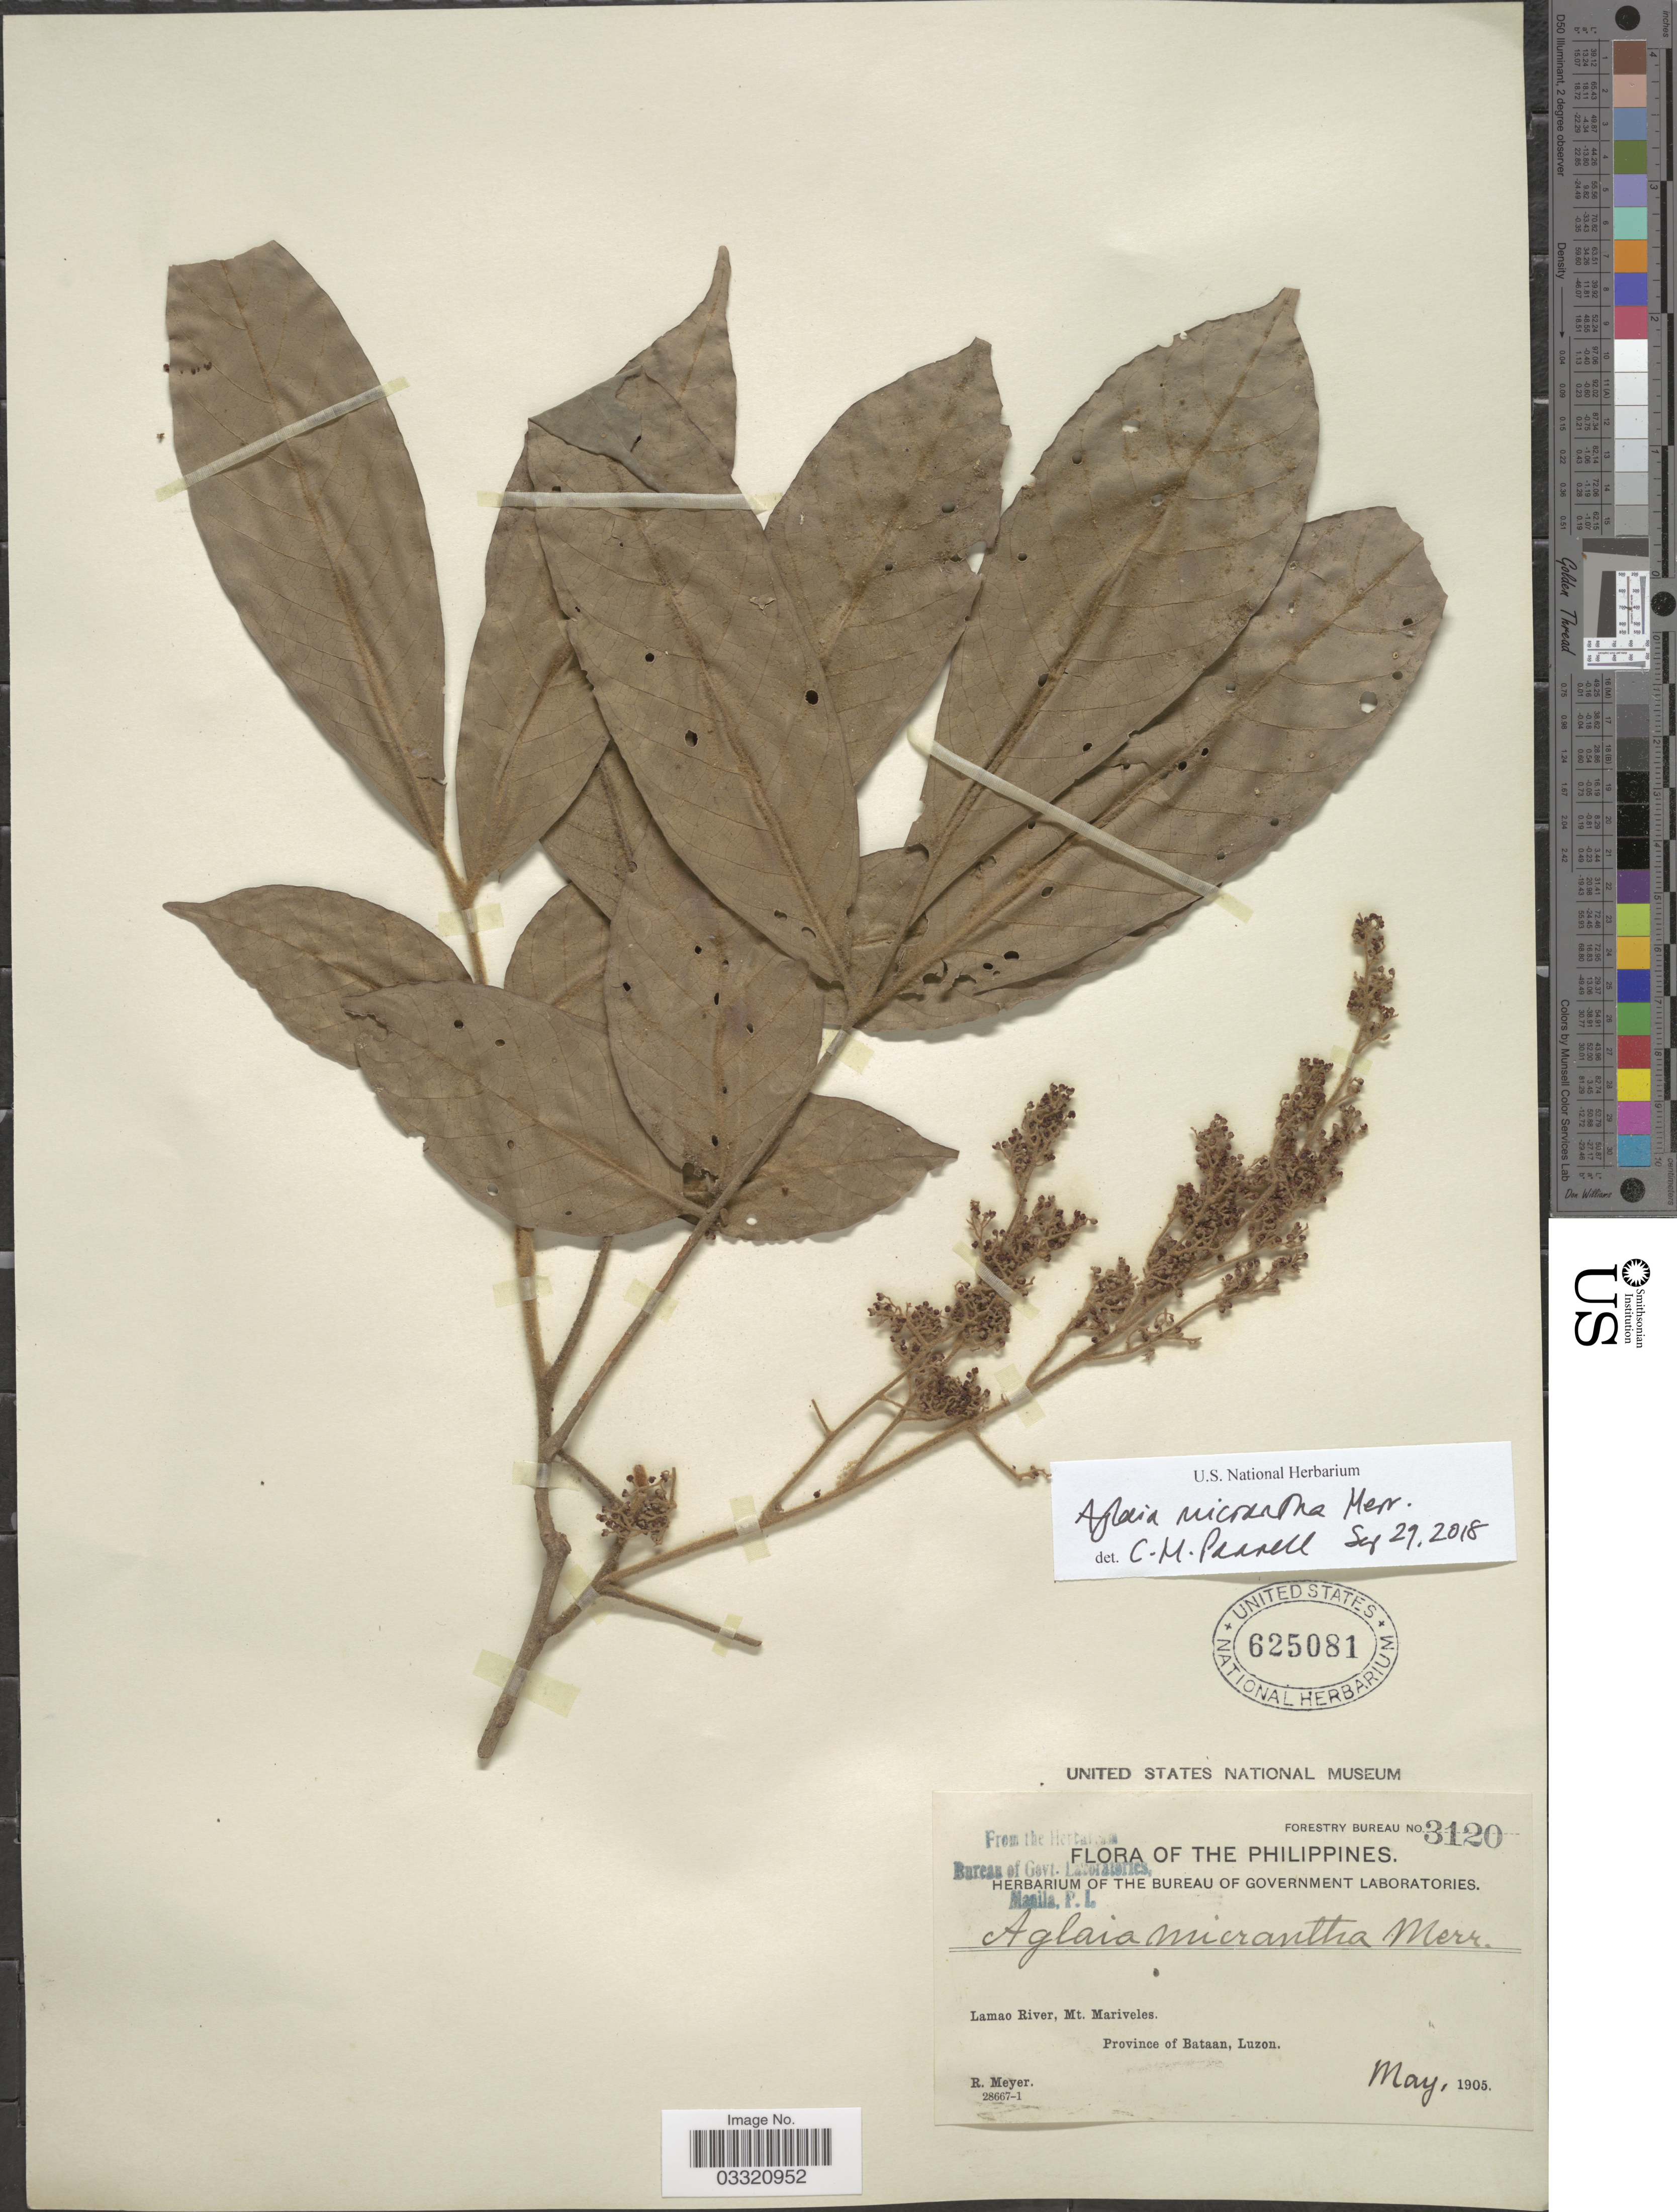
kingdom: Plantae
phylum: Tracheophyta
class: Magnoliopsida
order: Sapindales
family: Meliaceae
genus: Aglaia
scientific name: Aglaia micrantha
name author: Merr.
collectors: R. Meyer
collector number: Forestry Bureau 3120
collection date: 1905-05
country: Philippines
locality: Lamao River, Mt. Mariveles. Province of Bataan, Luzon.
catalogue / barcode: US 625081